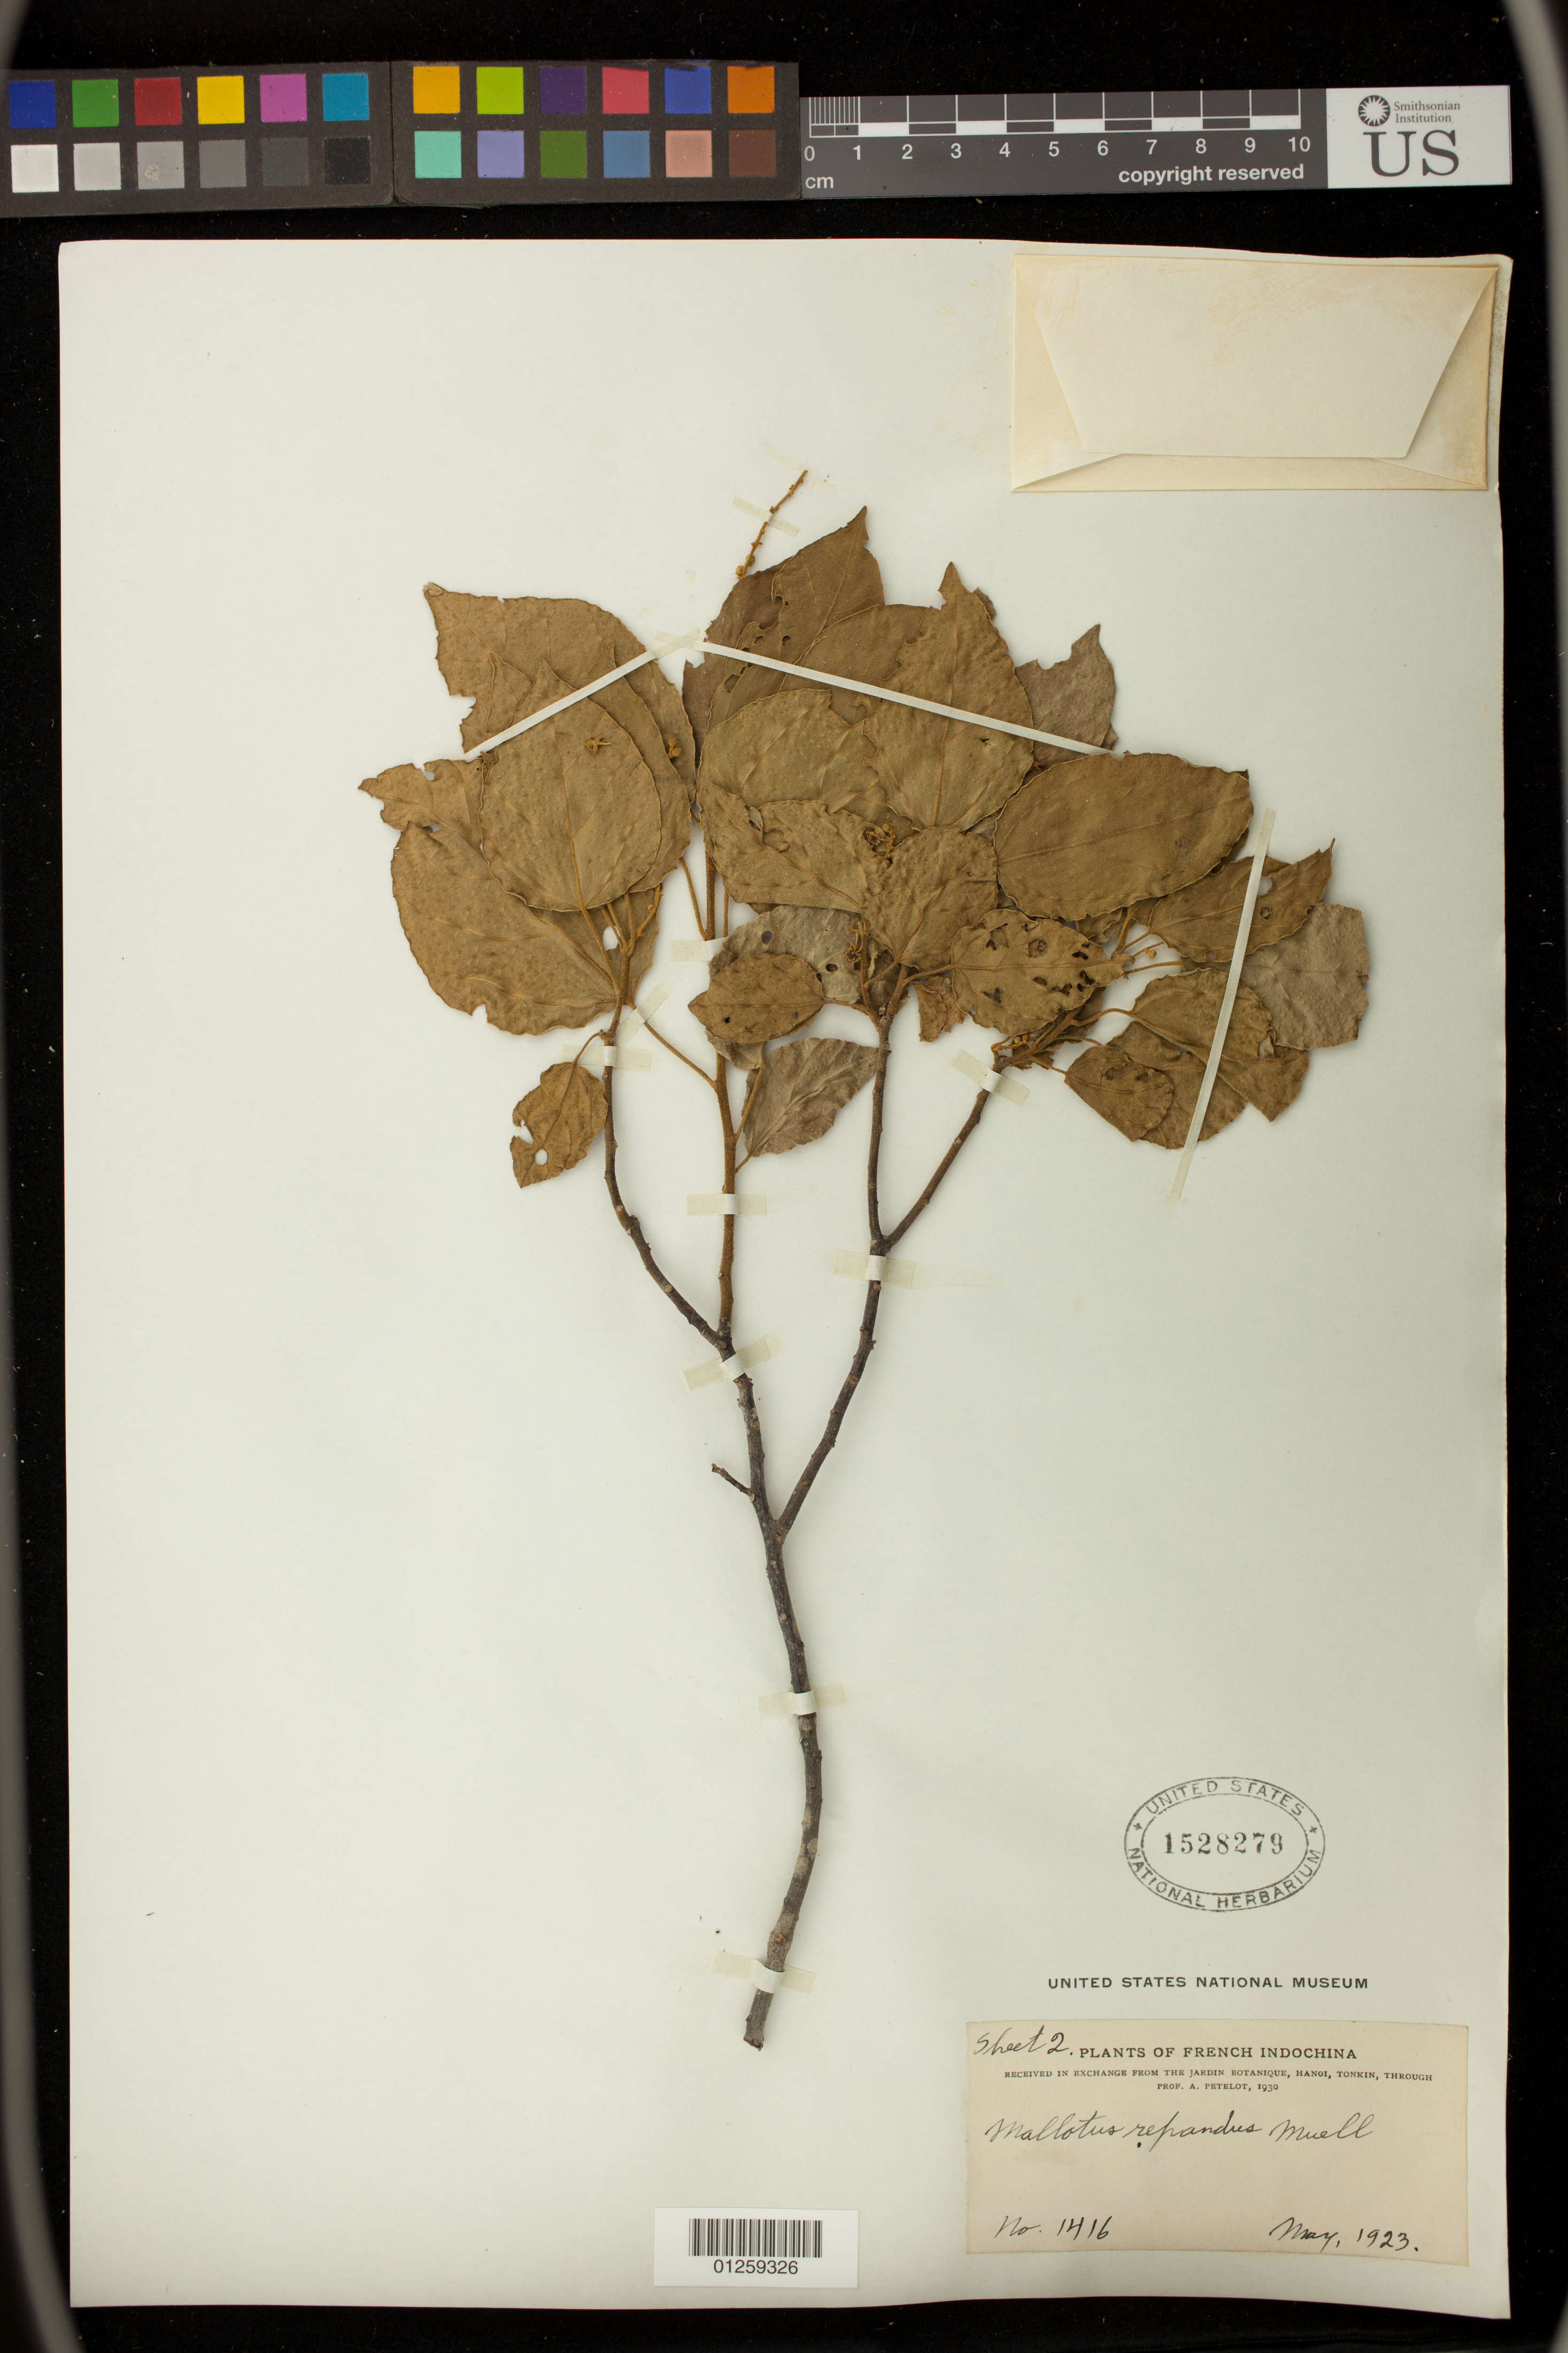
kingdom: Plantae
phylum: Tracheophyta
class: Magnoliopsida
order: Malpighiales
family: Euphorbiaceae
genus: Mallotus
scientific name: Mallotus repandus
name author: (Rottler) Müll. Arg.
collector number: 1416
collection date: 1923-05-01/1923-05-31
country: Vietnam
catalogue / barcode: US 1528279